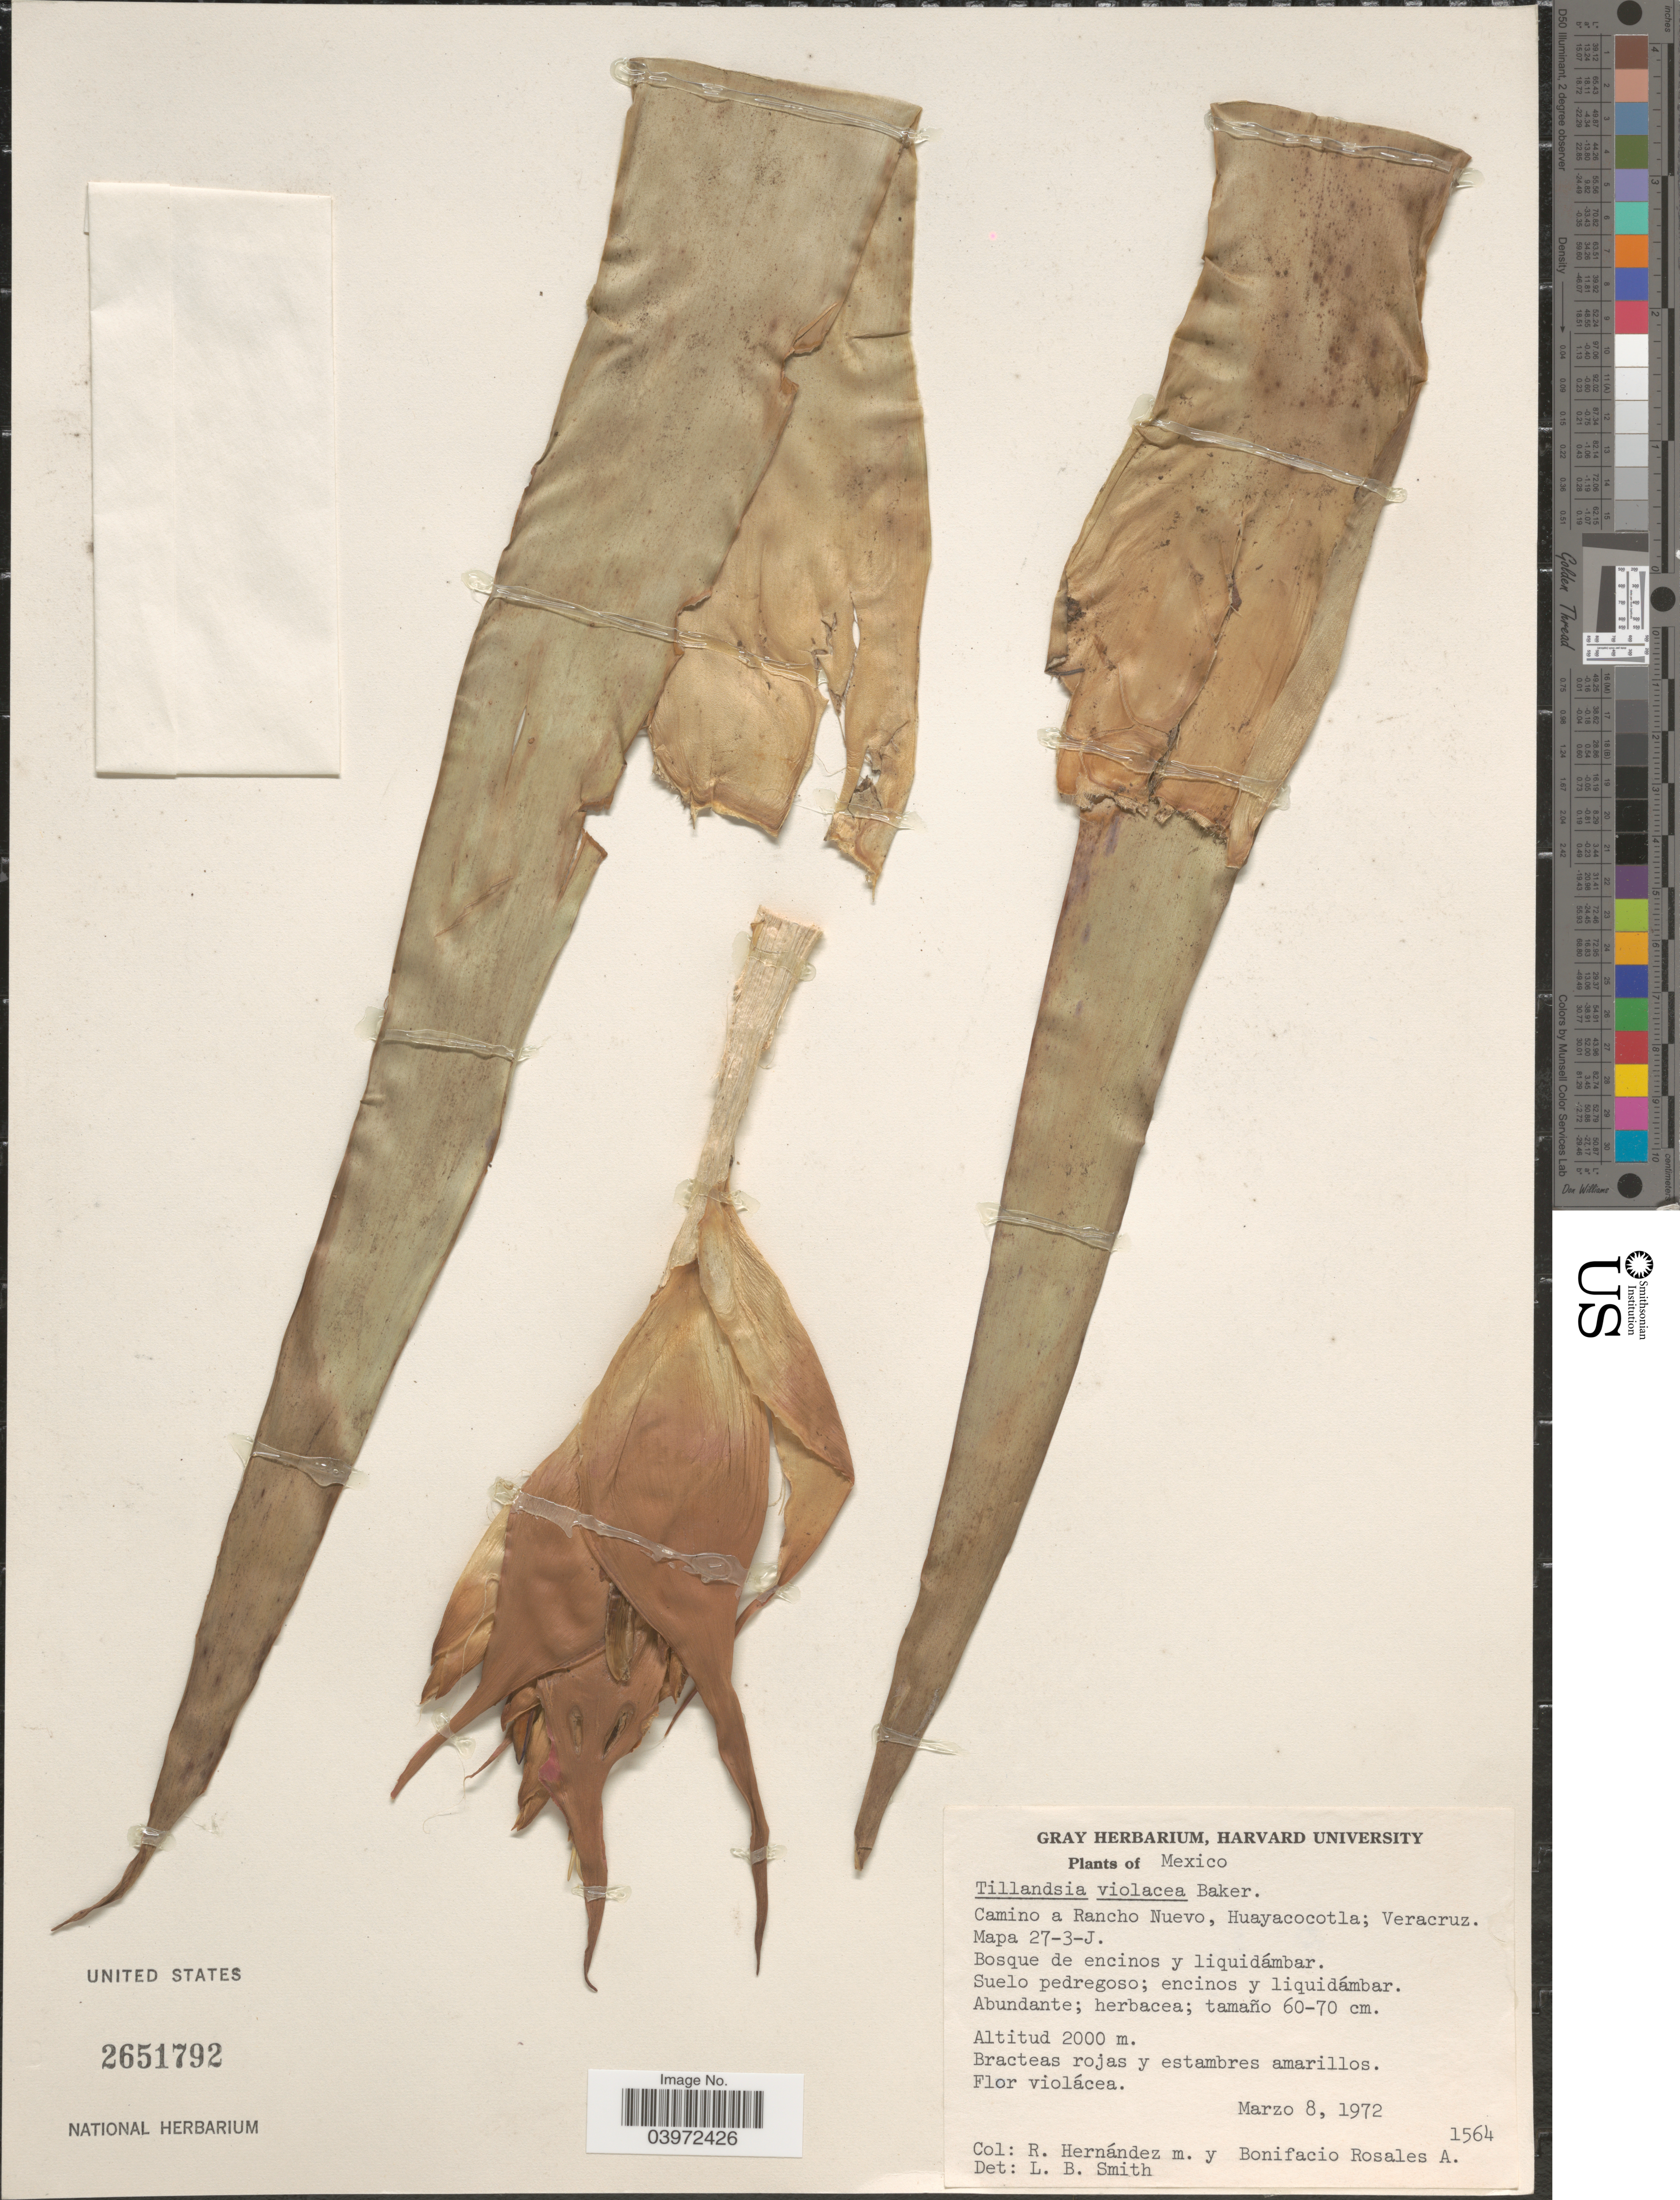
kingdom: Plantae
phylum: Tracheophyta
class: Liliopsida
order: Poales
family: Bromeliaceae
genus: Tillandsia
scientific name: Tillandsia violacea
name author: Klotzsch ex Beer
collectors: R. Hernández M. & B. Rosales A.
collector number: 1564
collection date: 1972-03-08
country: Mexico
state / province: Veracruz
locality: Camino a Rancho Nuevo, Huayacocotla; Veracruz. Mapa 27-3-J.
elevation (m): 2000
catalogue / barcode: US 2651792